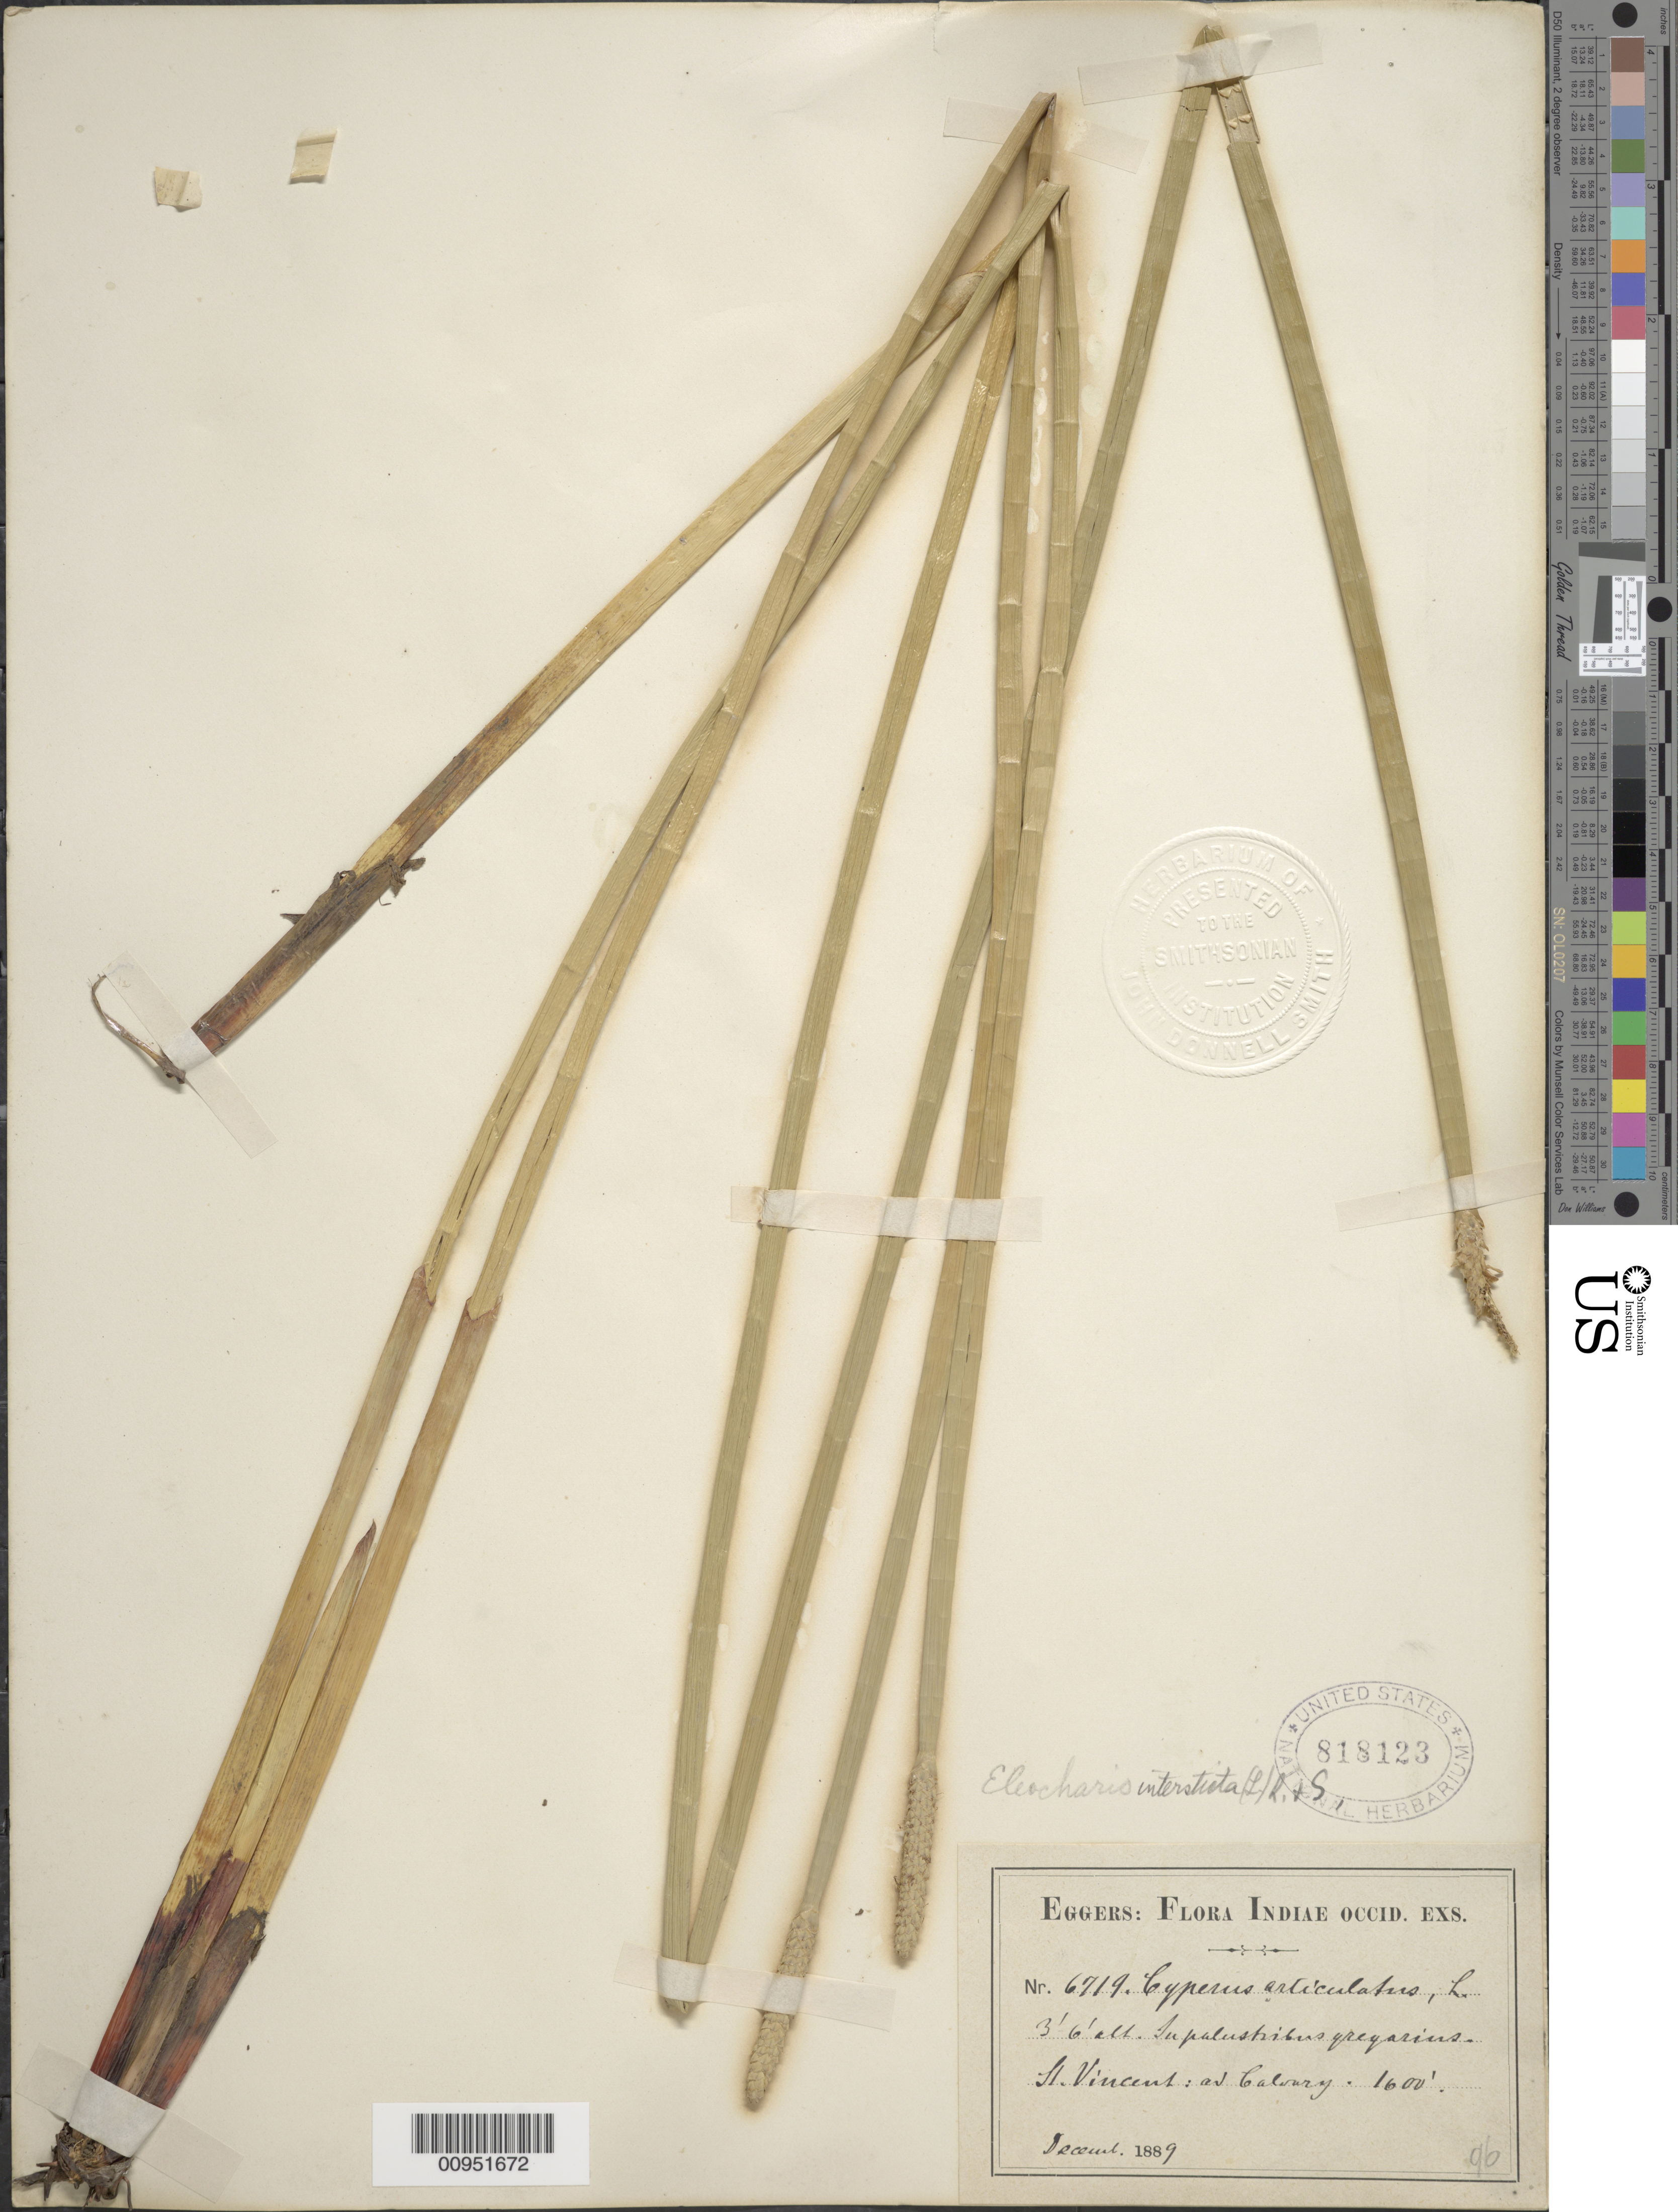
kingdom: Plantae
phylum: Tracheophyta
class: Liliopsida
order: Poales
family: Cyperaceae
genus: Eleocharis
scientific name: Eleocharis interstincta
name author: (Vahl) Roem. & Schult.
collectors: H. F. A. von Eggers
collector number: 6719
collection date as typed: Dec 1889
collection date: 1889-12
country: St. Vincent - Grenadines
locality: Ad "Calwury"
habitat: In "pulustribus gregarius"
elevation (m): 1600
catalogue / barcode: US 818123